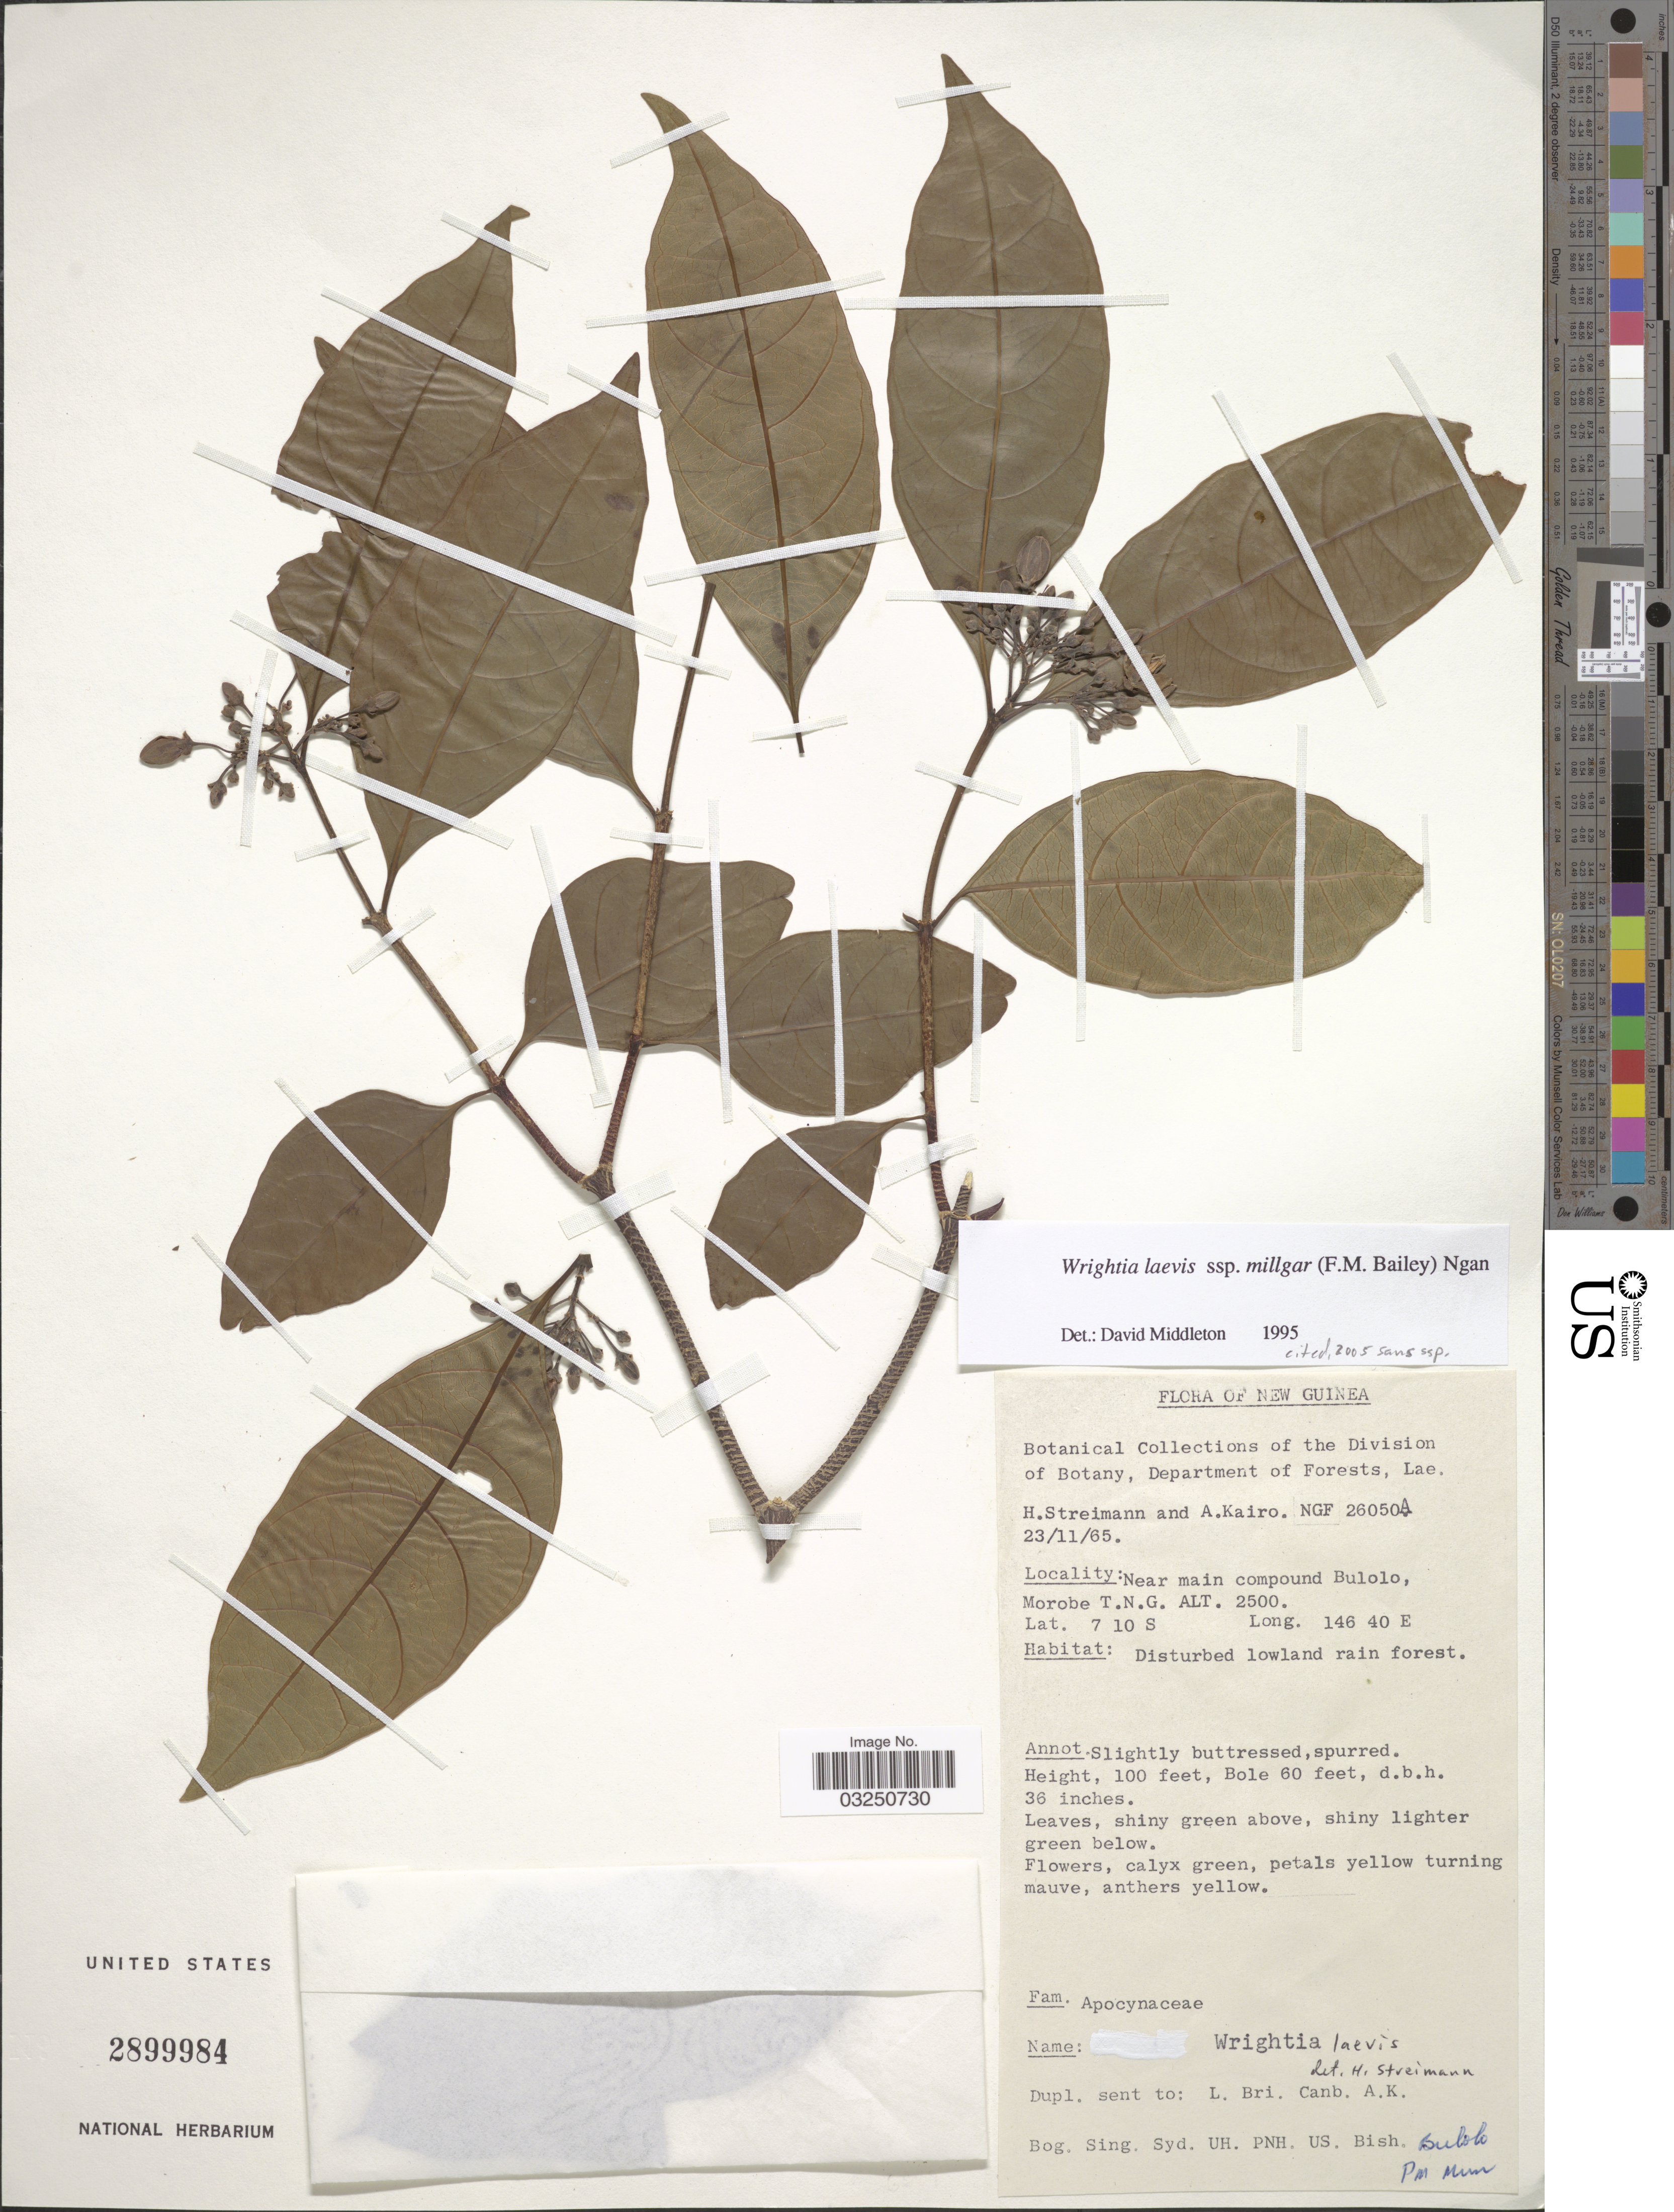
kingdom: Plantae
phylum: Tracheophyta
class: Magnoliopsida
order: Gentianales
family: Apocynaceae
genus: Wrightia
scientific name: Wrightia laevis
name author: Hook. f.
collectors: H. Streimann & A. Kairo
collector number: NGF 26050A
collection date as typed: Transcribed d/m/y: 23/11/65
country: Papua New Guinea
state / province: Morobe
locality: Near main compound Bulolo T.N.G.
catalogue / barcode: US 2899984